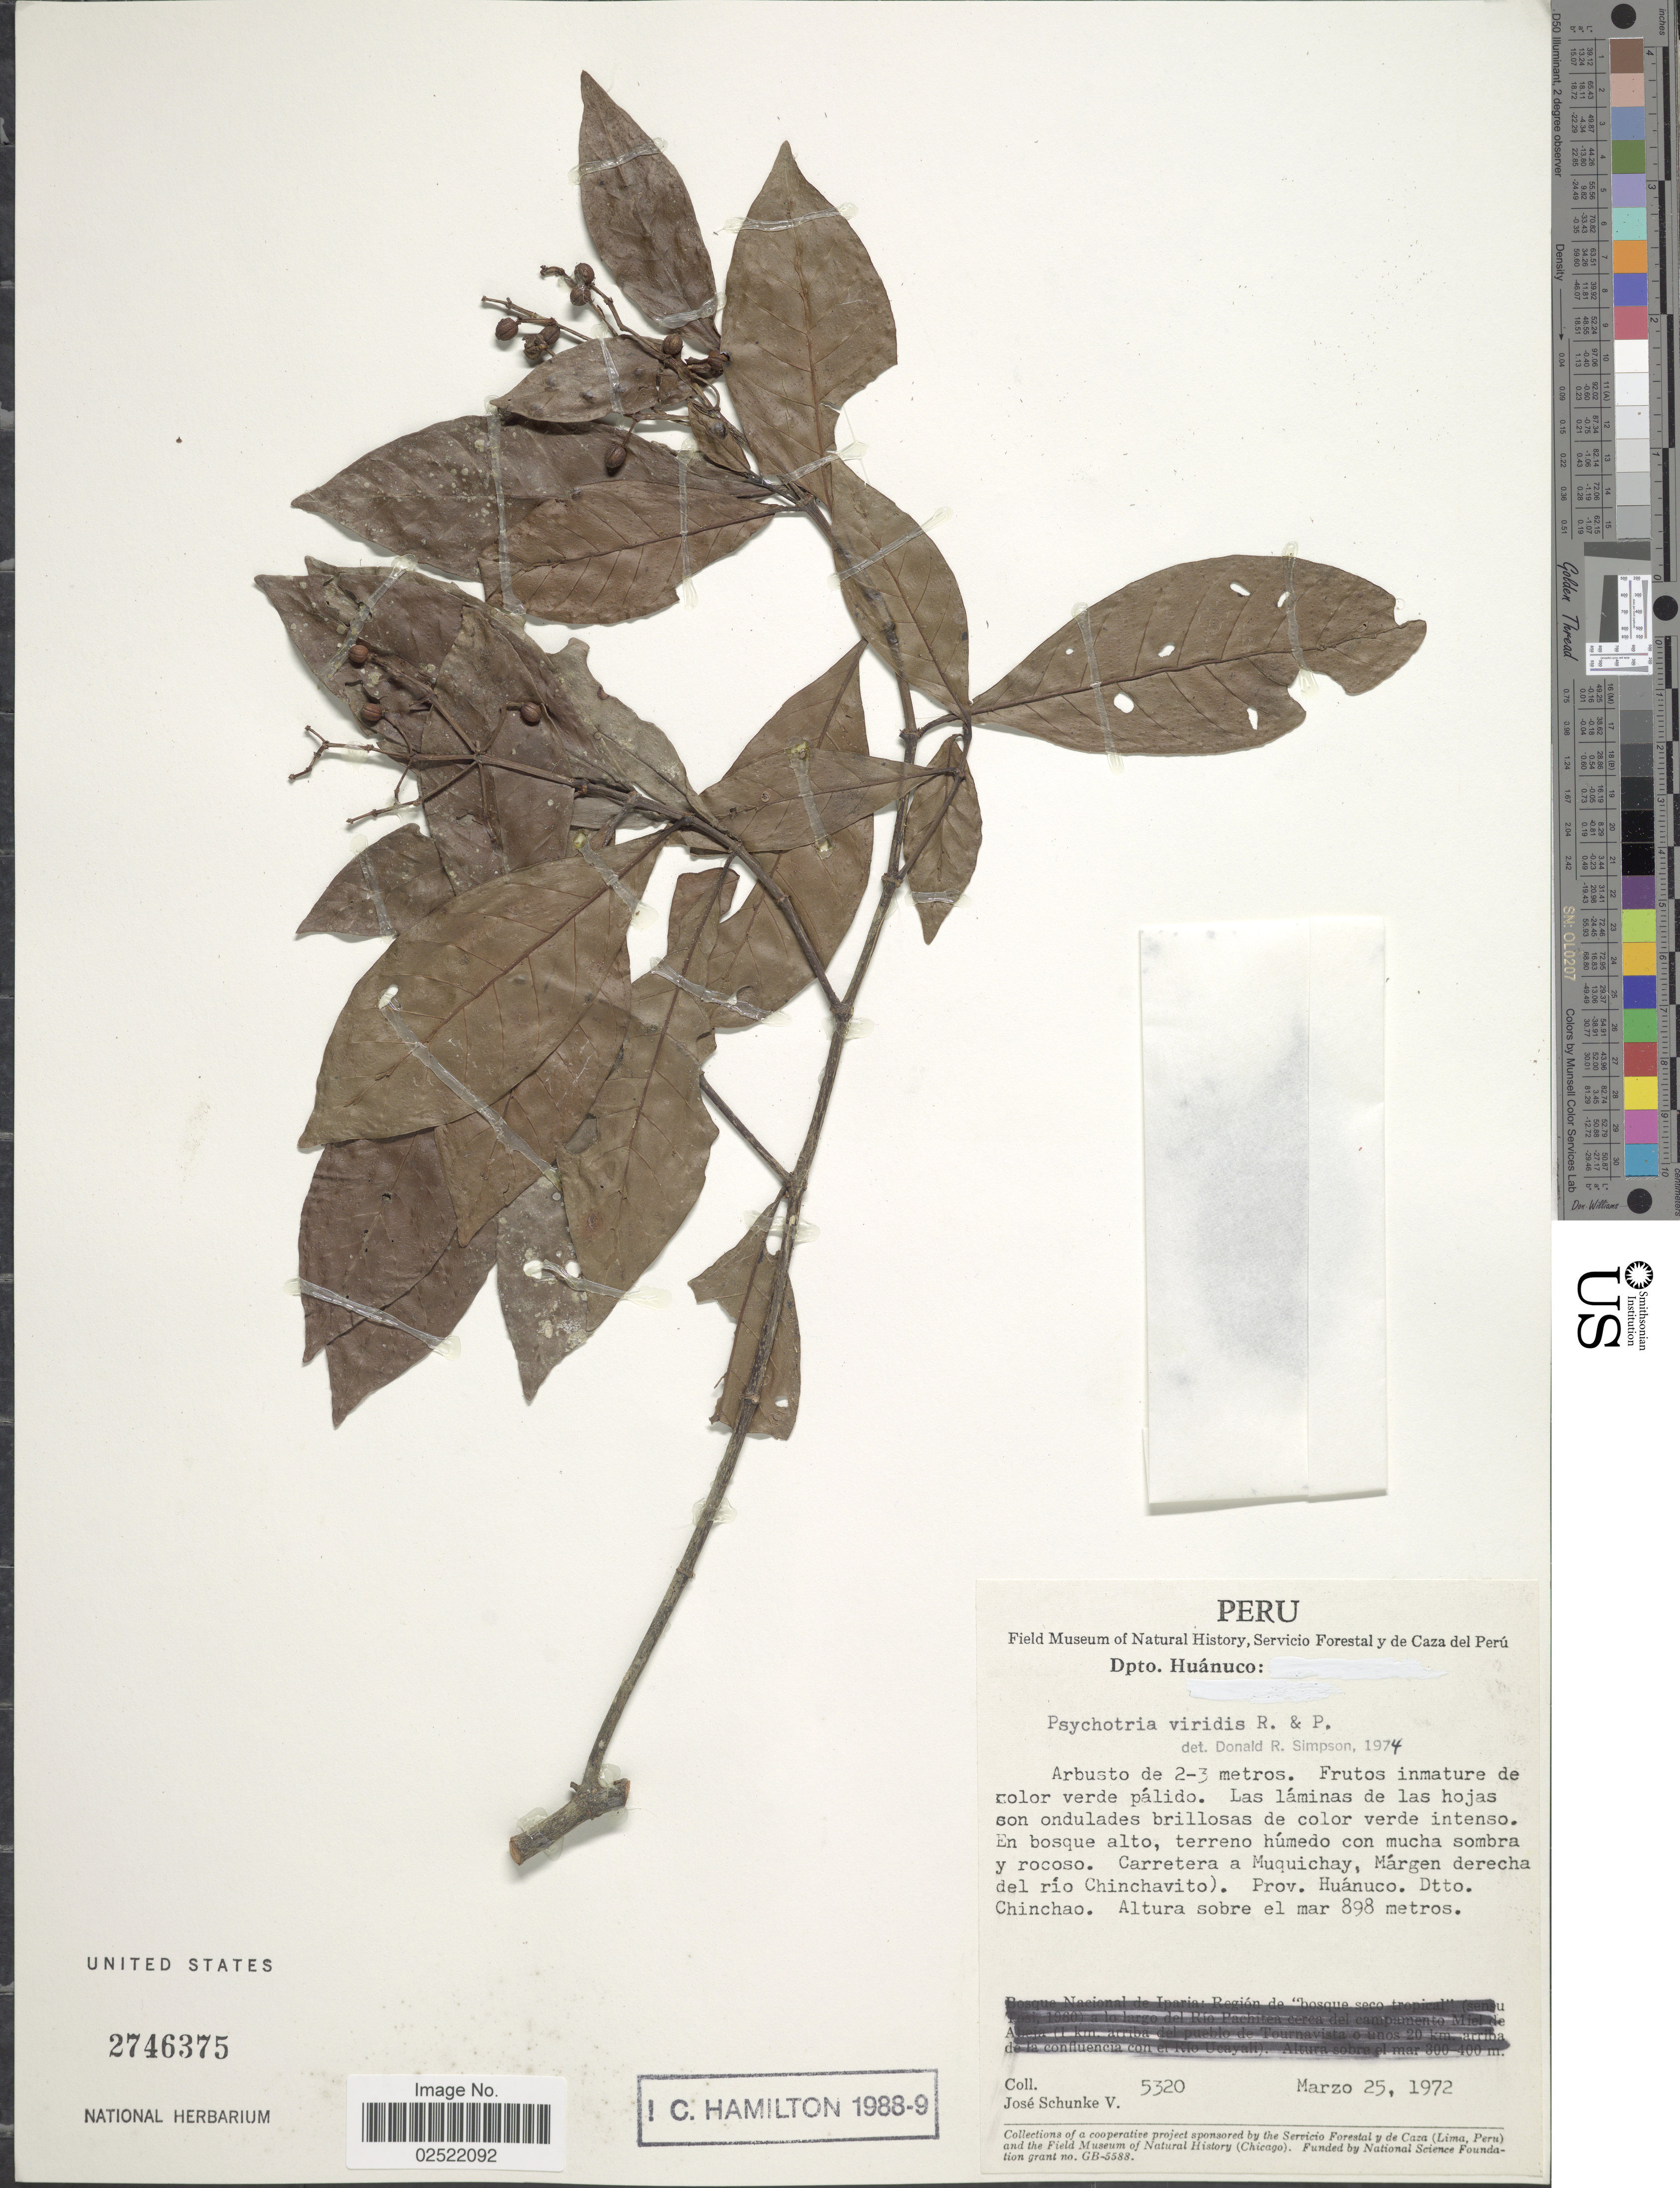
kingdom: Plantae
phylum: Tracheophyta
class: Magnoliopsida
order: Gentianales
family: Rubiaceae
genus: Psychotria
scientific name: Psychotria viridis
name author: Ruiz & Pav.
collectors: J. Schunke Vigo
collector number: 5320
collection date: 1972-03-25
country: Peru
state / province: Huánuco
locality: Carretera a Muquichay, Margen derecha del rio Chinchavito). Prov. Huanuco. Dtto. Chinchao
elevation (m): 898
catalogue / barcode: US 2746375